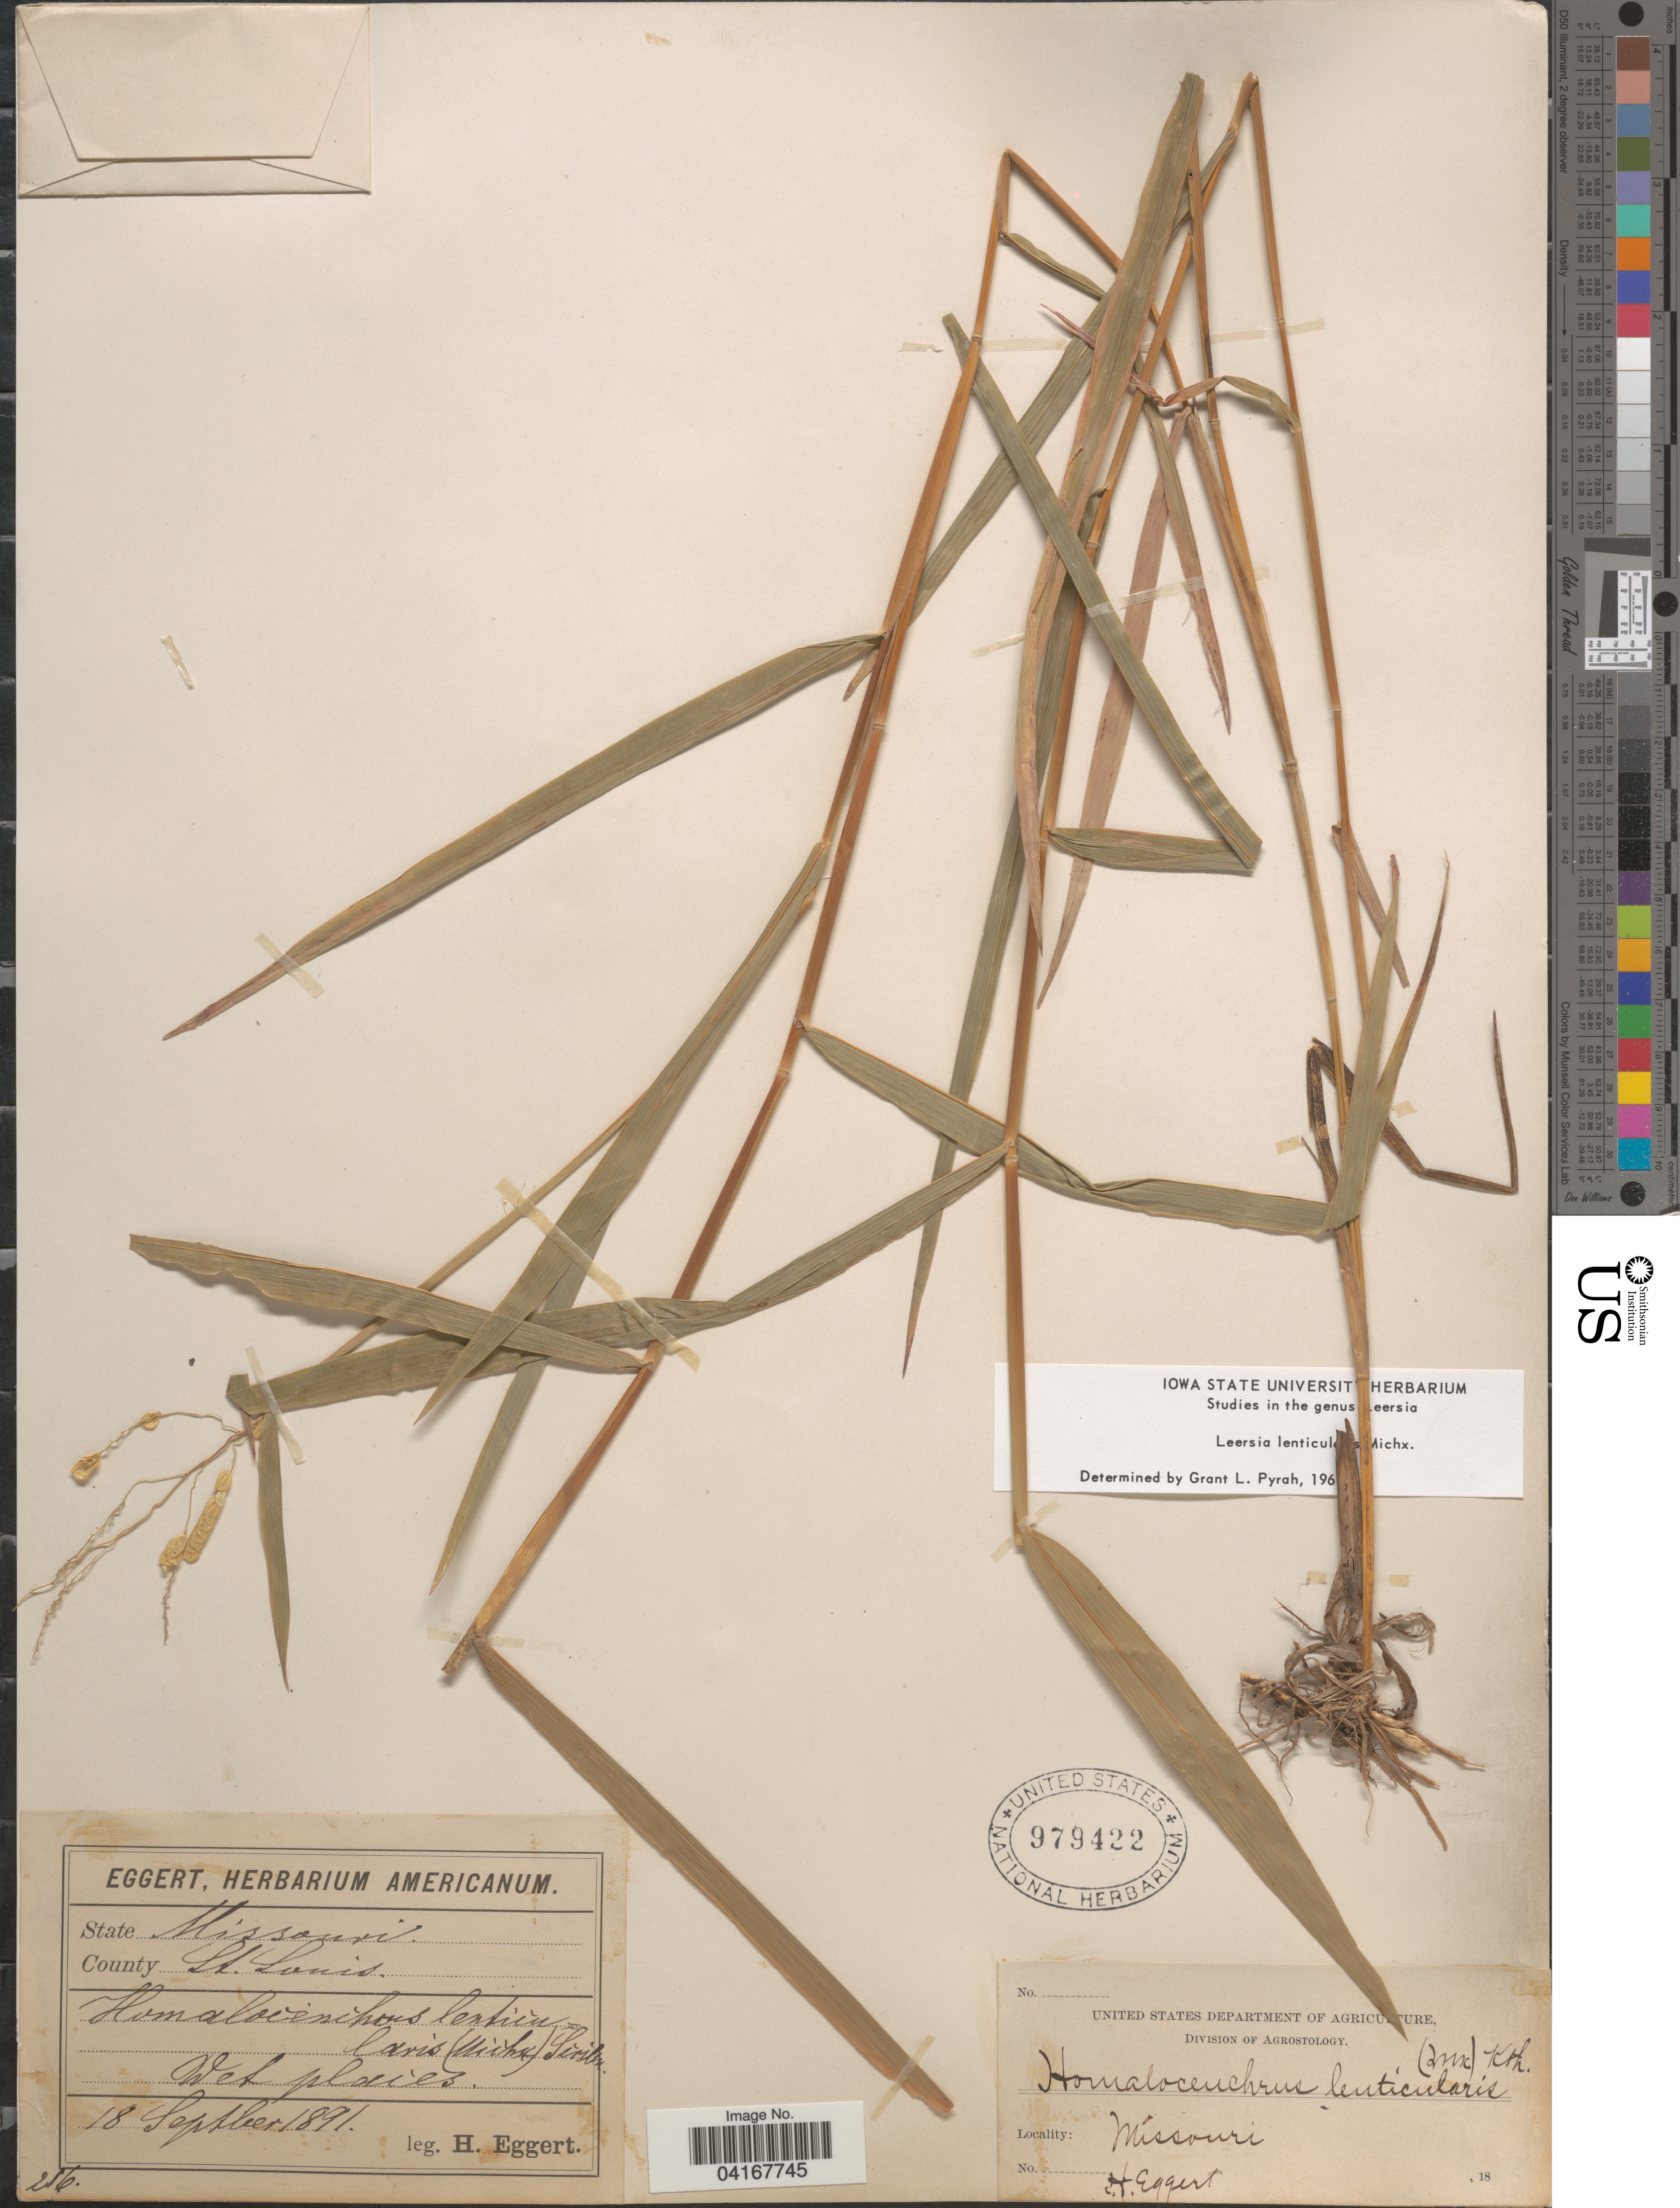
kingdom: Plantae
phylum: Tracheophyta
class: Liliopsida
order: Poales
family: Poaceae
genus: Leersia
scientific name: Leersia lenticularis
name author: Michx.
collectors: H. Eggert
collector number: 256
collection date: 1891-09-18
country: United States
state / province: Missouri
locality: County St. Louis.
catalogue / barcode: US 979422